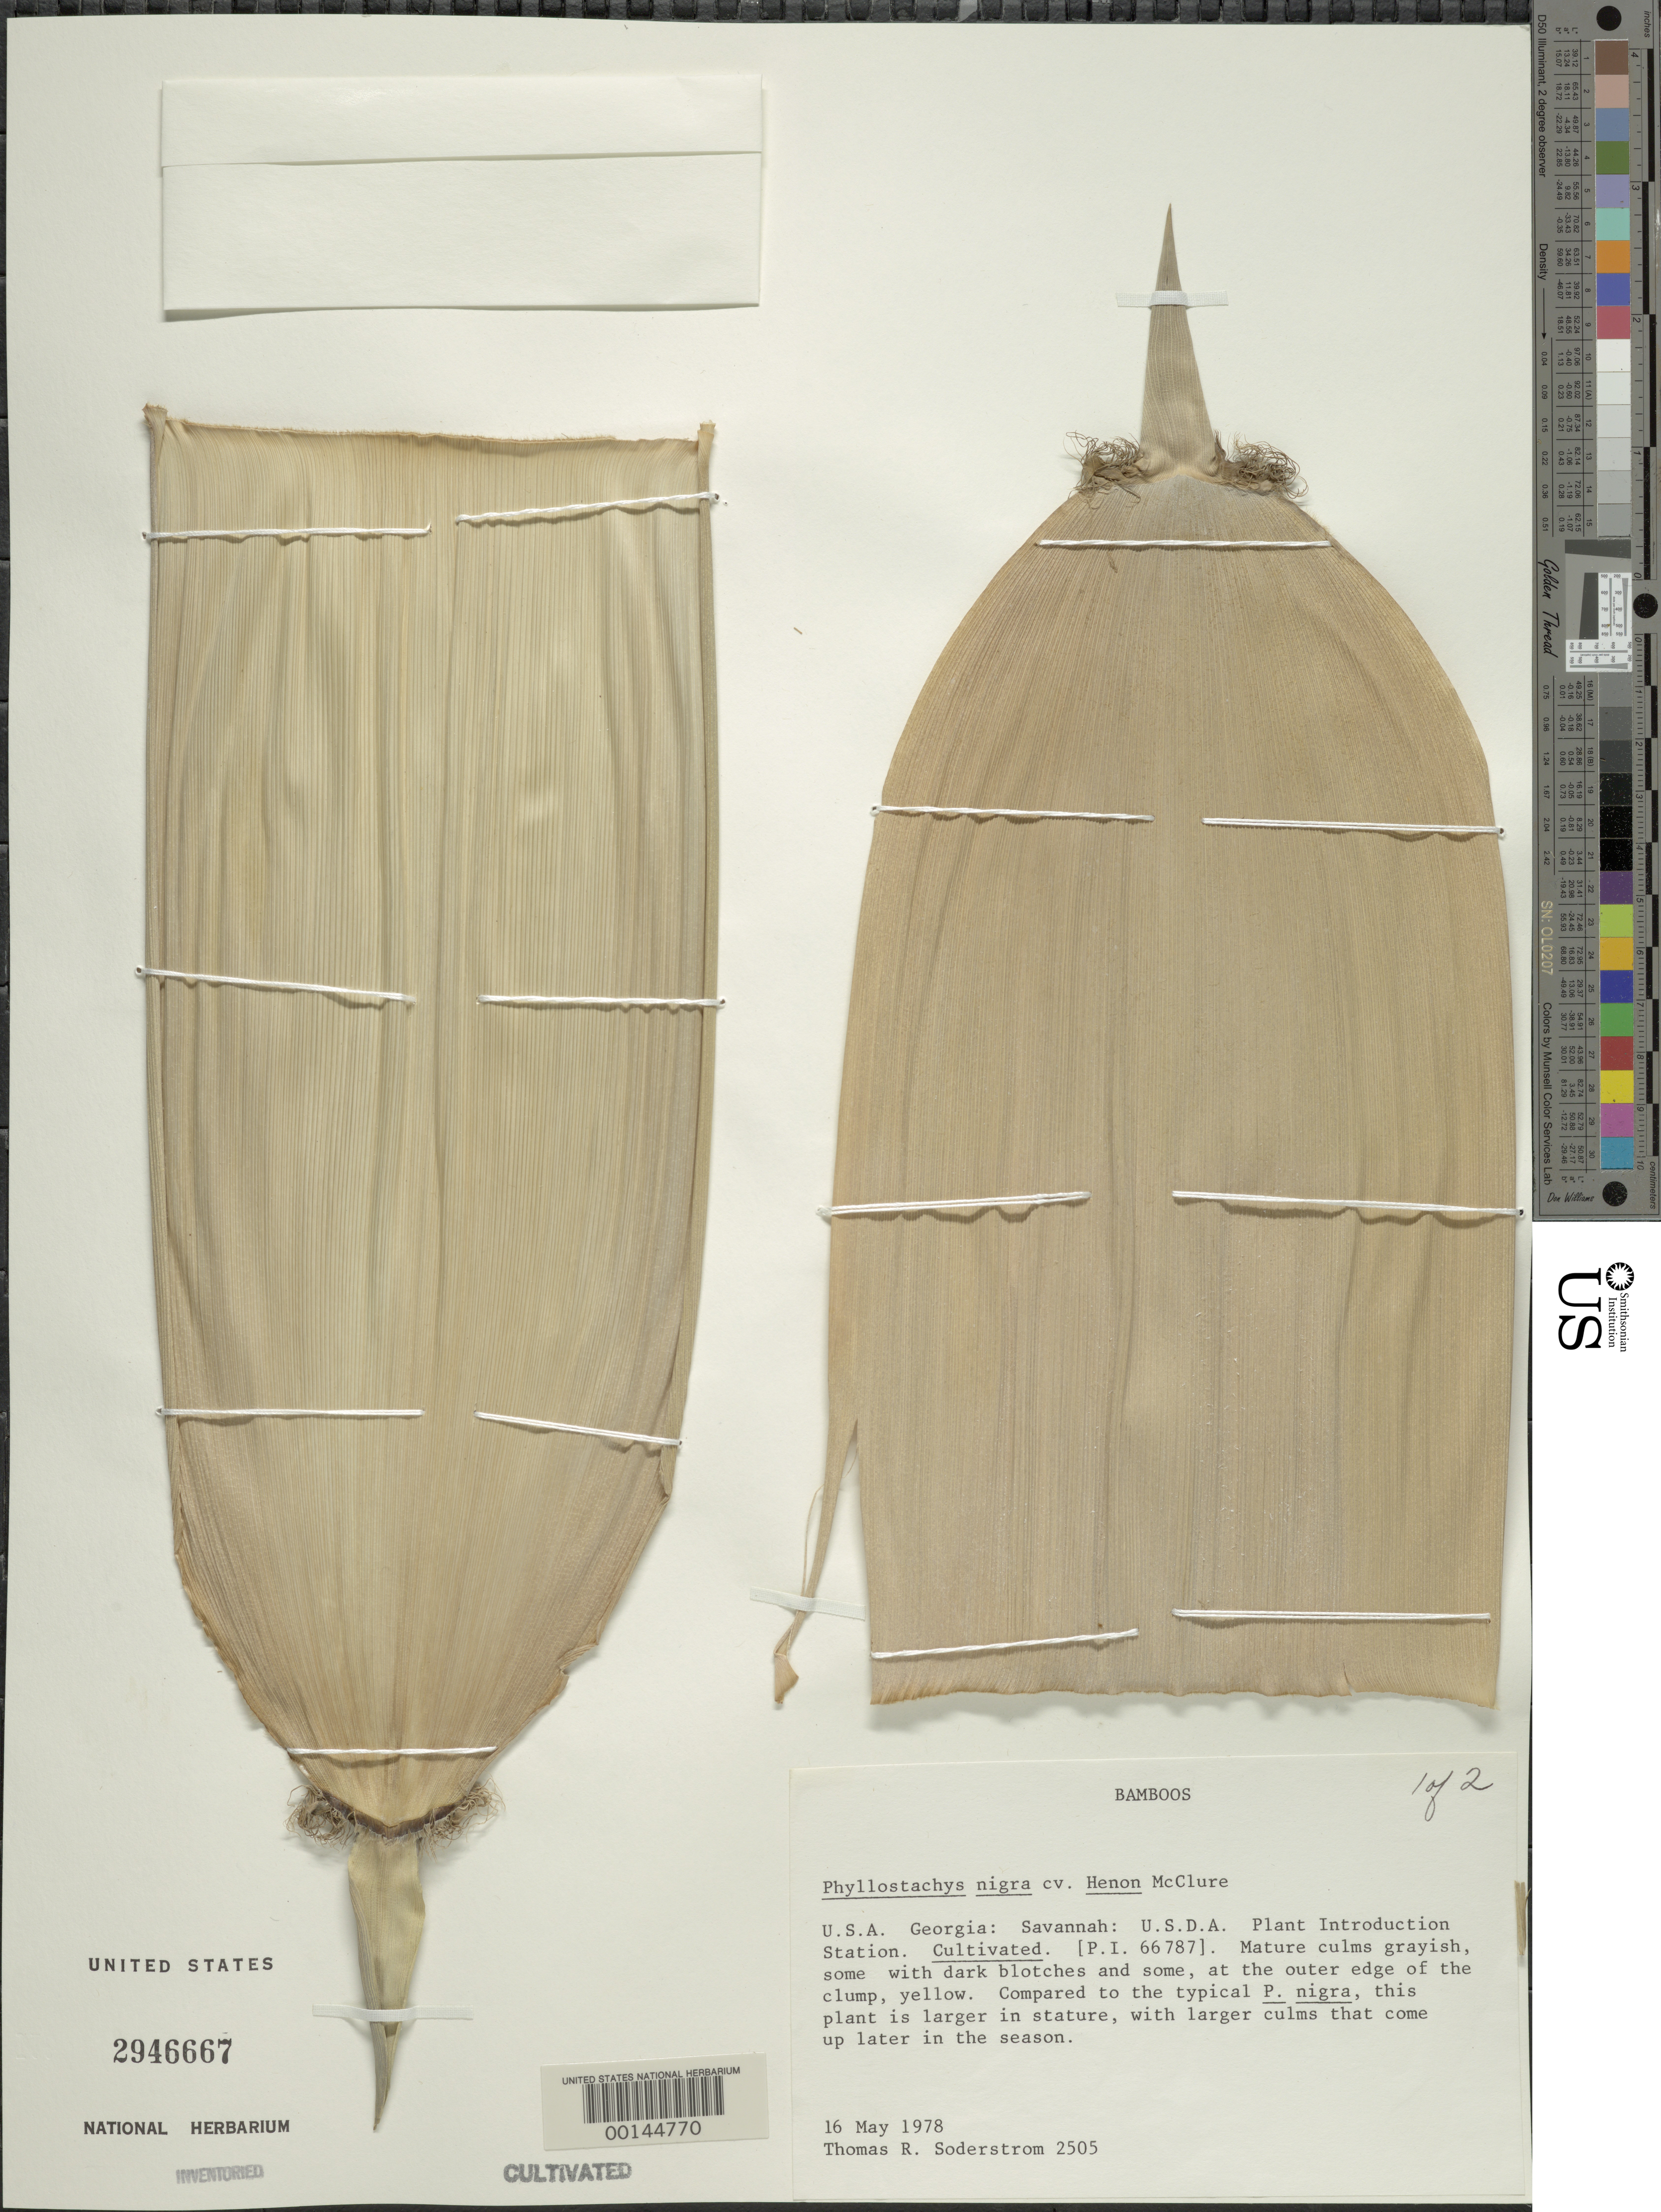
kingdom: Plantae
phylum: Tracheophyta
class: Liliopsida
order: Poales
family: Poaceae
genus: Phyllostachys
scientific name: Phyllostachys nigra var. henonis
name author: (Mitford) Stapf ex Rendle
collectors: T. R. Soderstrom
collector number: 2505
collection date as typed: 16 May 1978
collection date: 1978-05-16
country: United States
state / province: Georgia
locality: Savannah, Barbour Lathrop P.I. Garden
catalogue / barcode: US 2946667